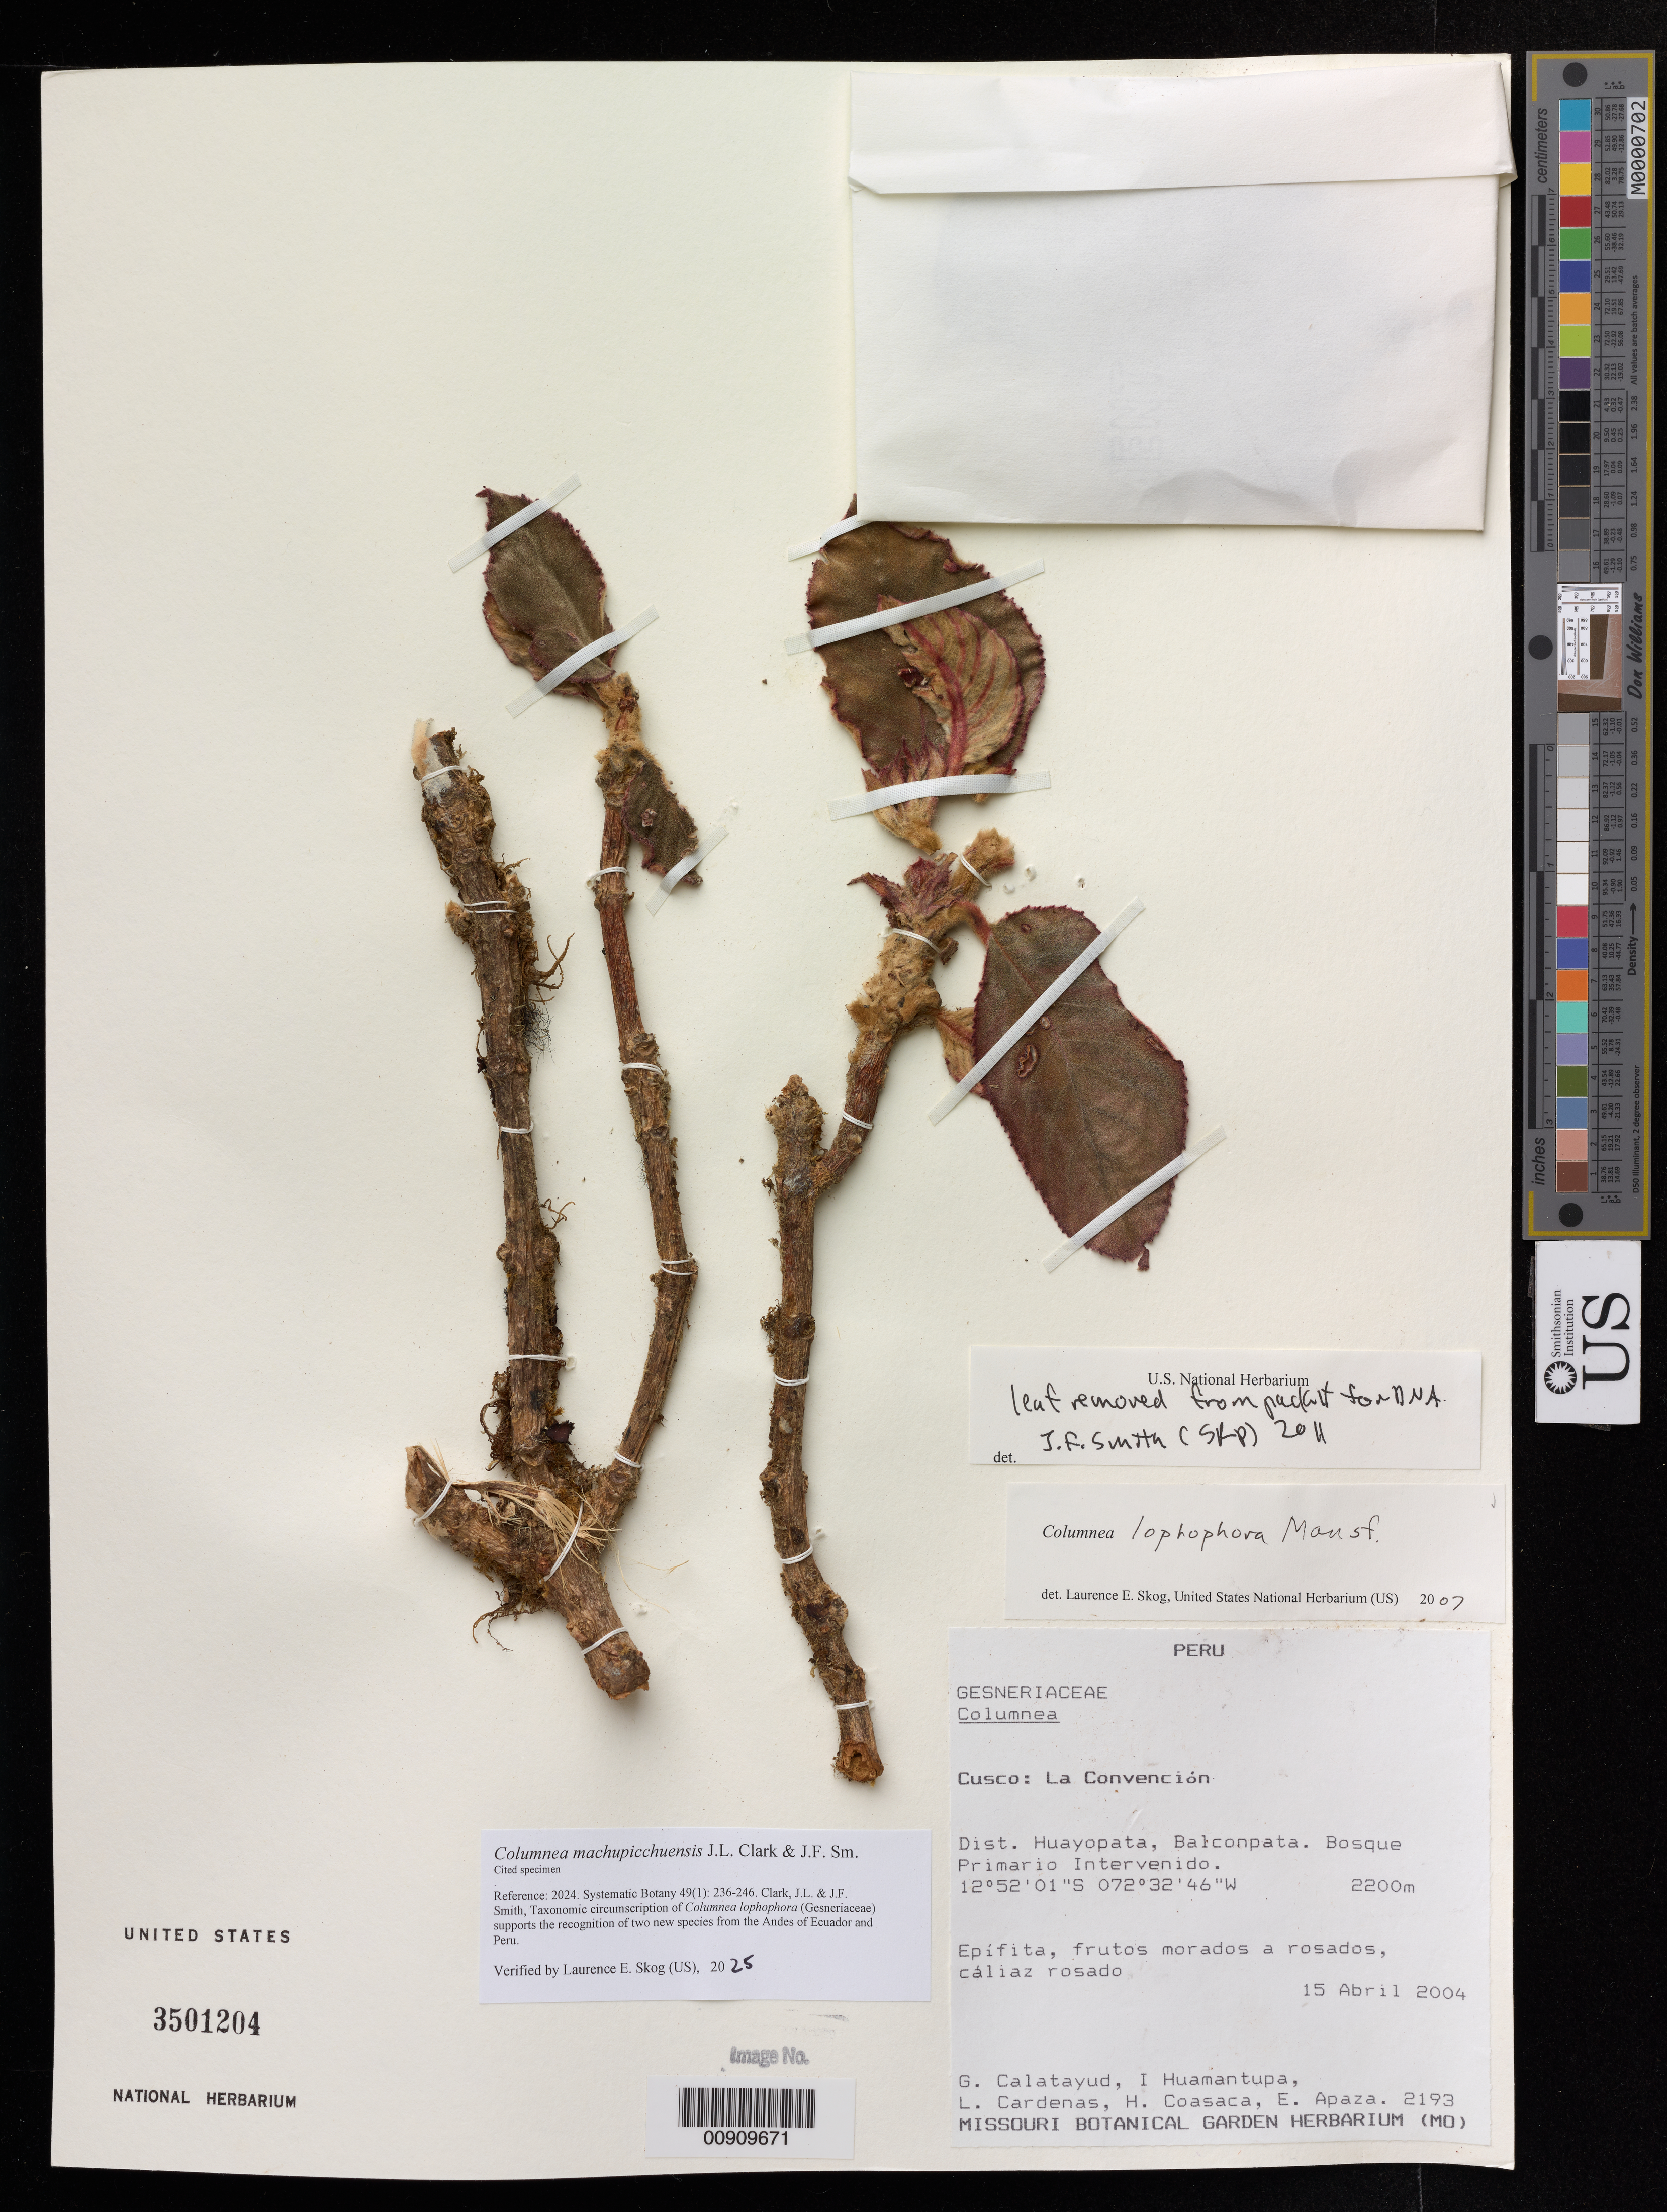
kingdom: Plantae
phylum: Tracheophyta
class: Magnoliopsida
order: Lamiales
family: Gesneriaceae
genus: Columnea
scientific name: Columnea machupicchuensis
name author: J.L. Clark & J.F. Sm.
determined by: Skog, Laurence E.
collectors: G. Calatayud & et al.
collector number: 2193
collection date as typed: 15 Apr 2004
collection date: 2004-04-15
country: Peru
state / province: Cusco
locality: Cusco: La Convención. Dist. Huayopata, Balconpata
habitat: Bosque primario intervenido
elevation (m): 2200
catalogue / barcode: US 3501204